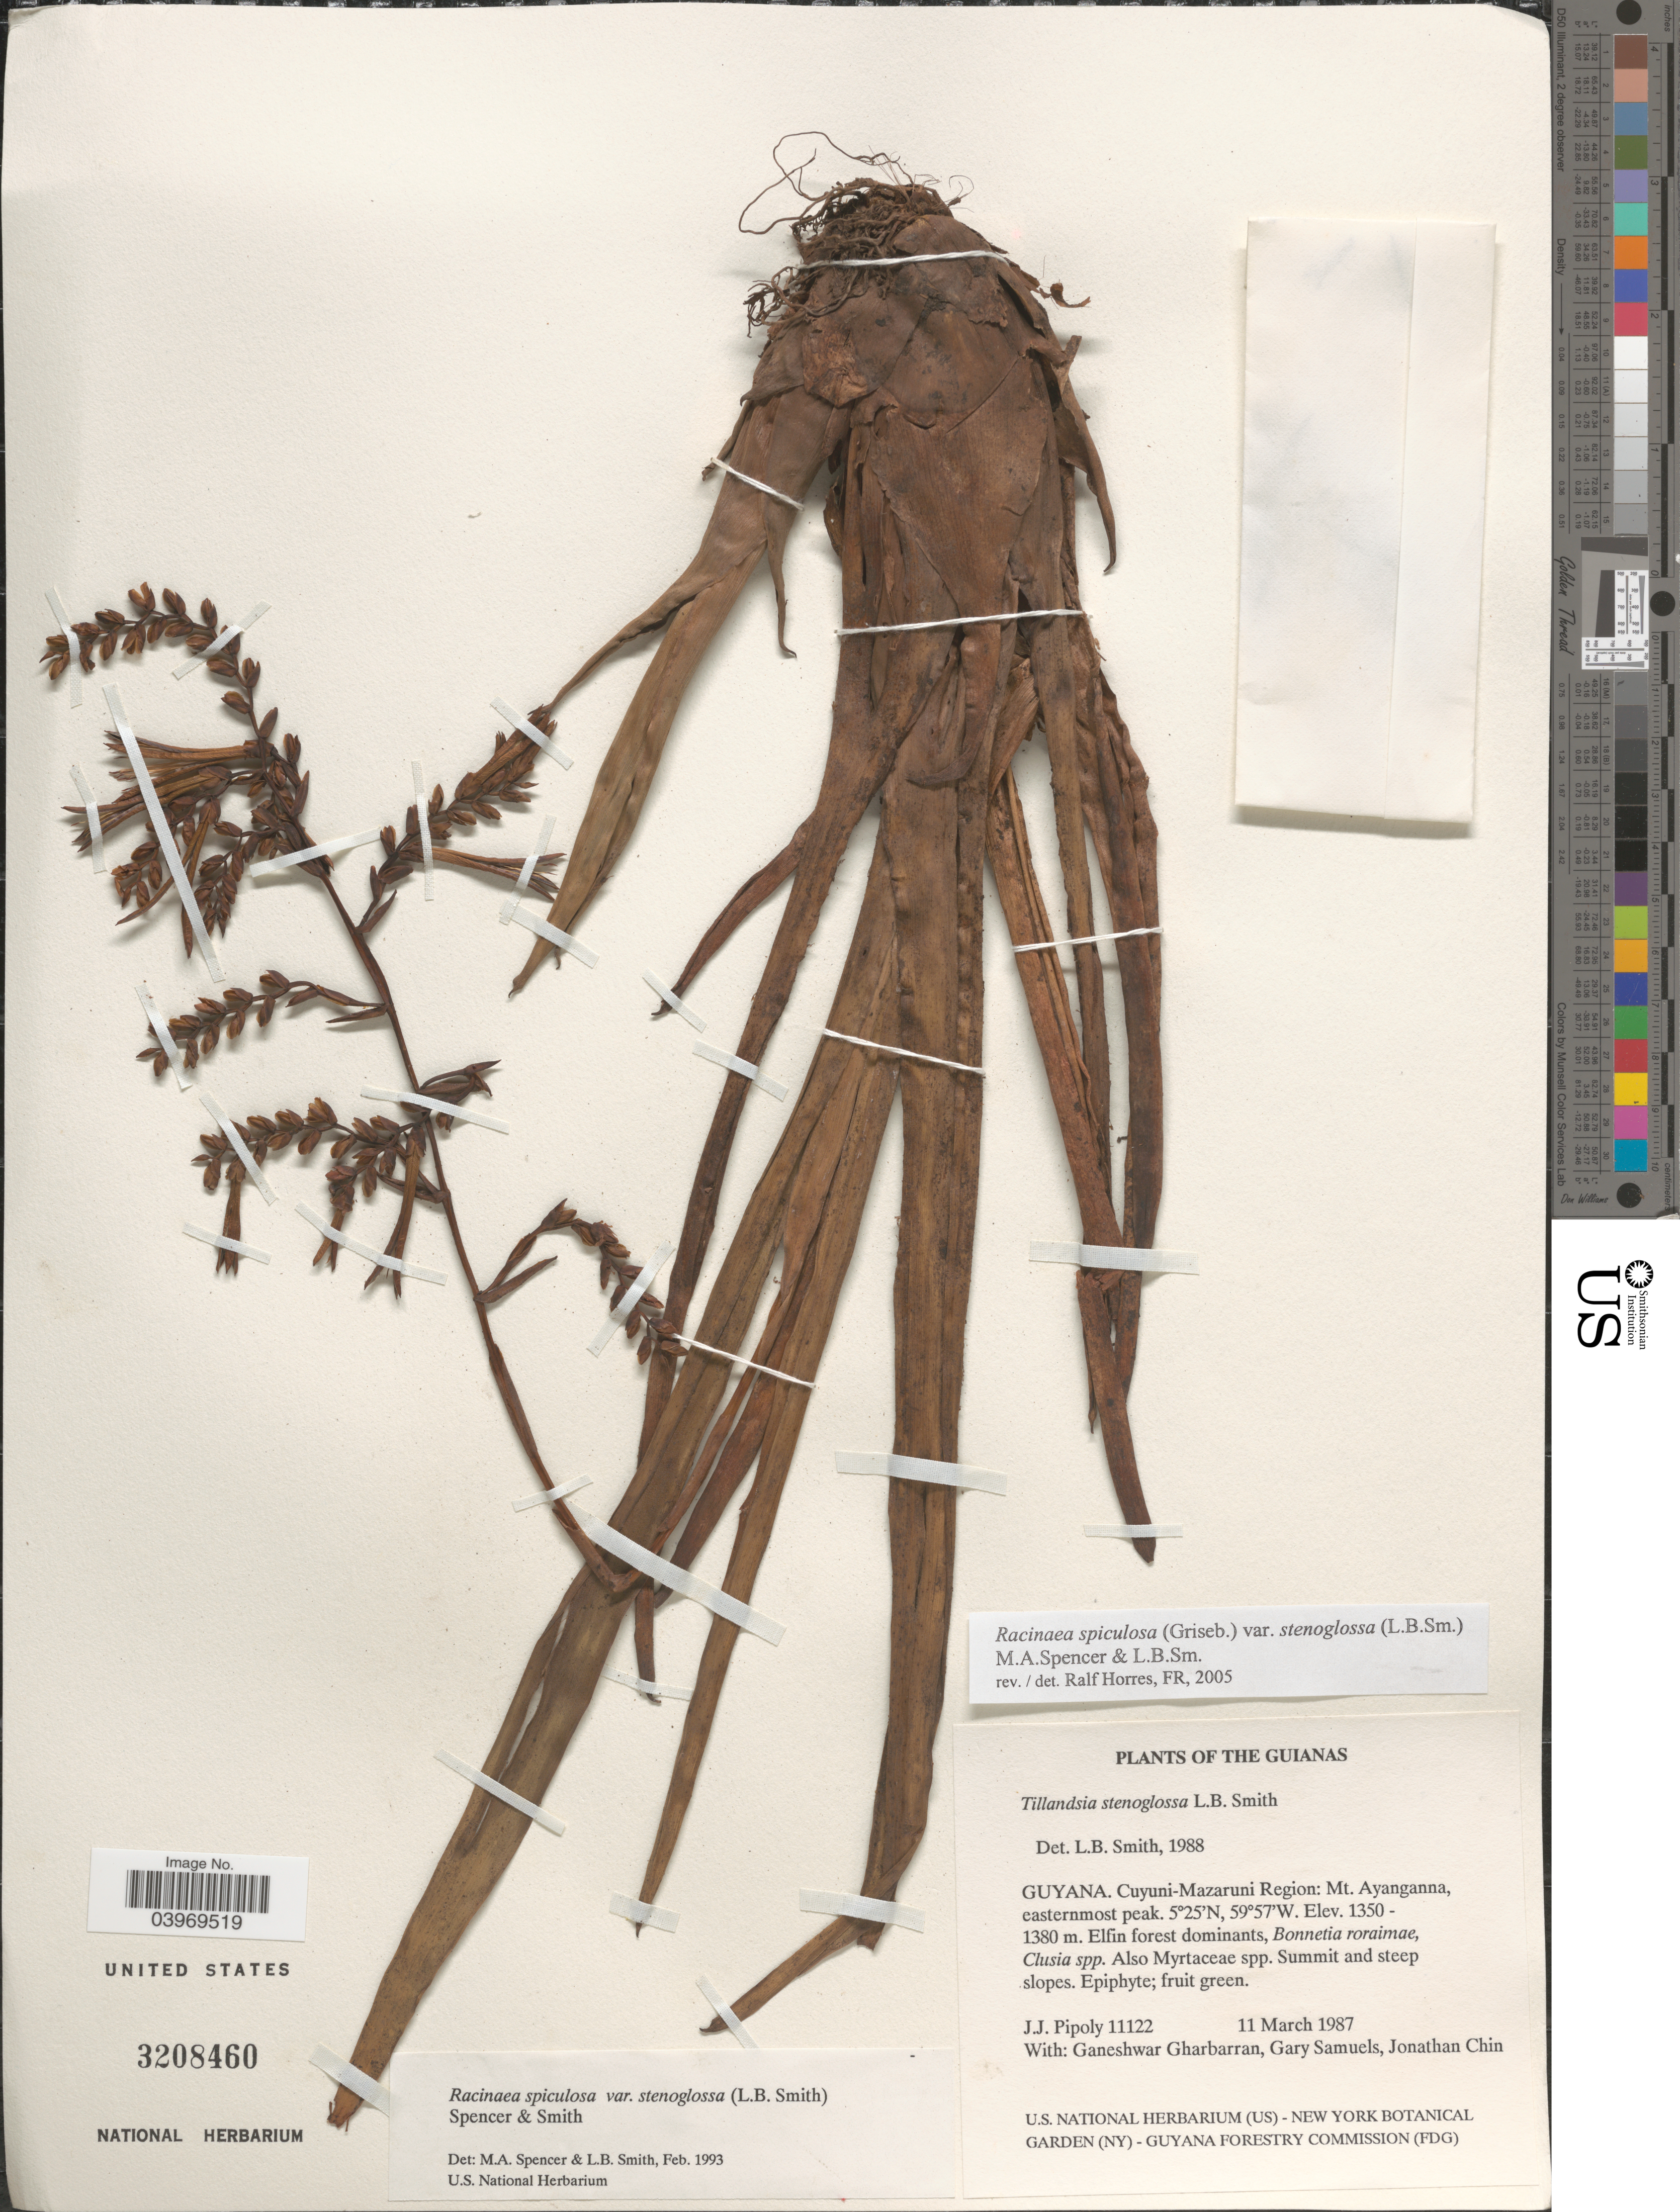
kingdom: Plantae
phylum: Tracheophyta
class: Liliopsida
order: Poales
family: Bromeliaceae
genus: Racinaea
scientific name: Racinaea spiculosa var. stenoglossa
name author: (L.B. Sm.) M.A. Spencer & L.B. Sm.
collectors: J. J. Pipoly, G. Gharbarran, G. Samuels & J. Chin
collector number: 11122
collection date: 1987-03-11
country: Guyana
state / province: Cuyuni-Mazaruni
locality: Cuyuni-Mazaruni Region: Mt. Ayanganna, easternmost peak.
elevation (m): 1350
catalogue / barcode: US 3208460